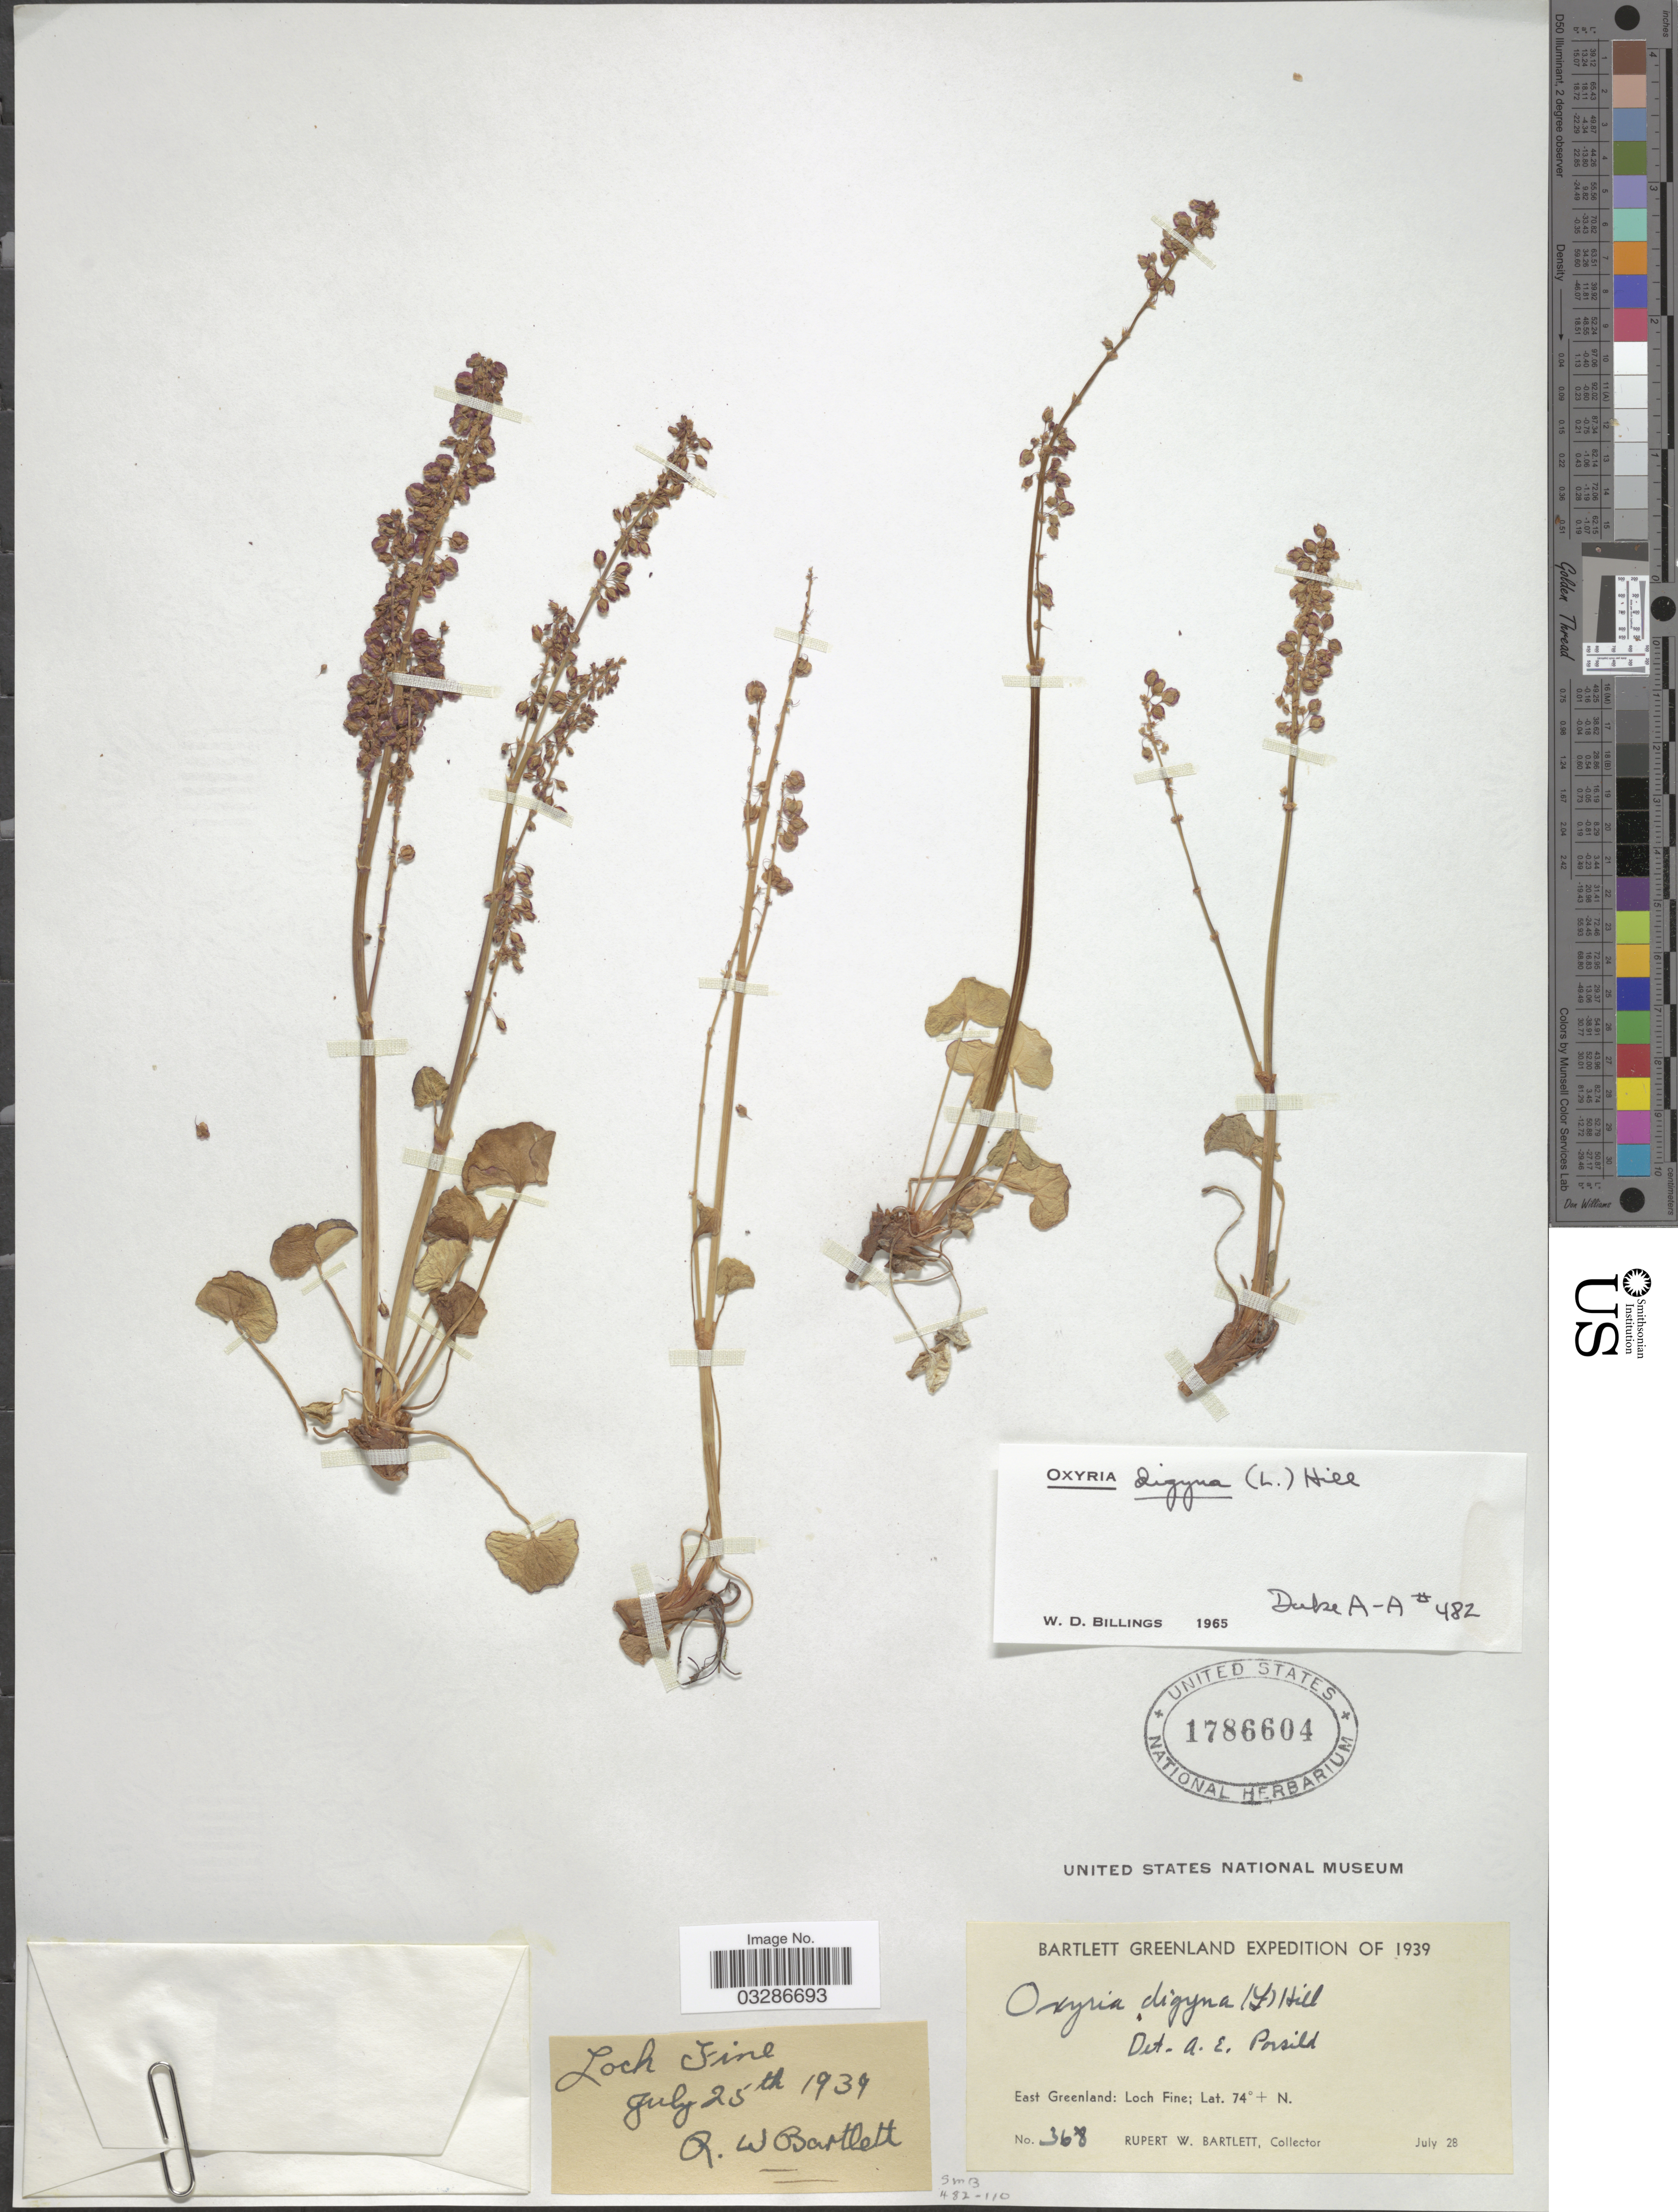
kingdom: Plantae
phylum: Tracheophyta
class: Magnoliopsida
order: Caryophyllales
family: Polygonaceae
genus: Oxyria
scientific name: Oxyria digyna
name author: (L.) Hill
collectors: R. W. Bartlett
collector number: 368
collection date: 1939-07-28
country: Greenland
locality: East Greenland: Loch Fine.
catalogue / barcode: US 1786604